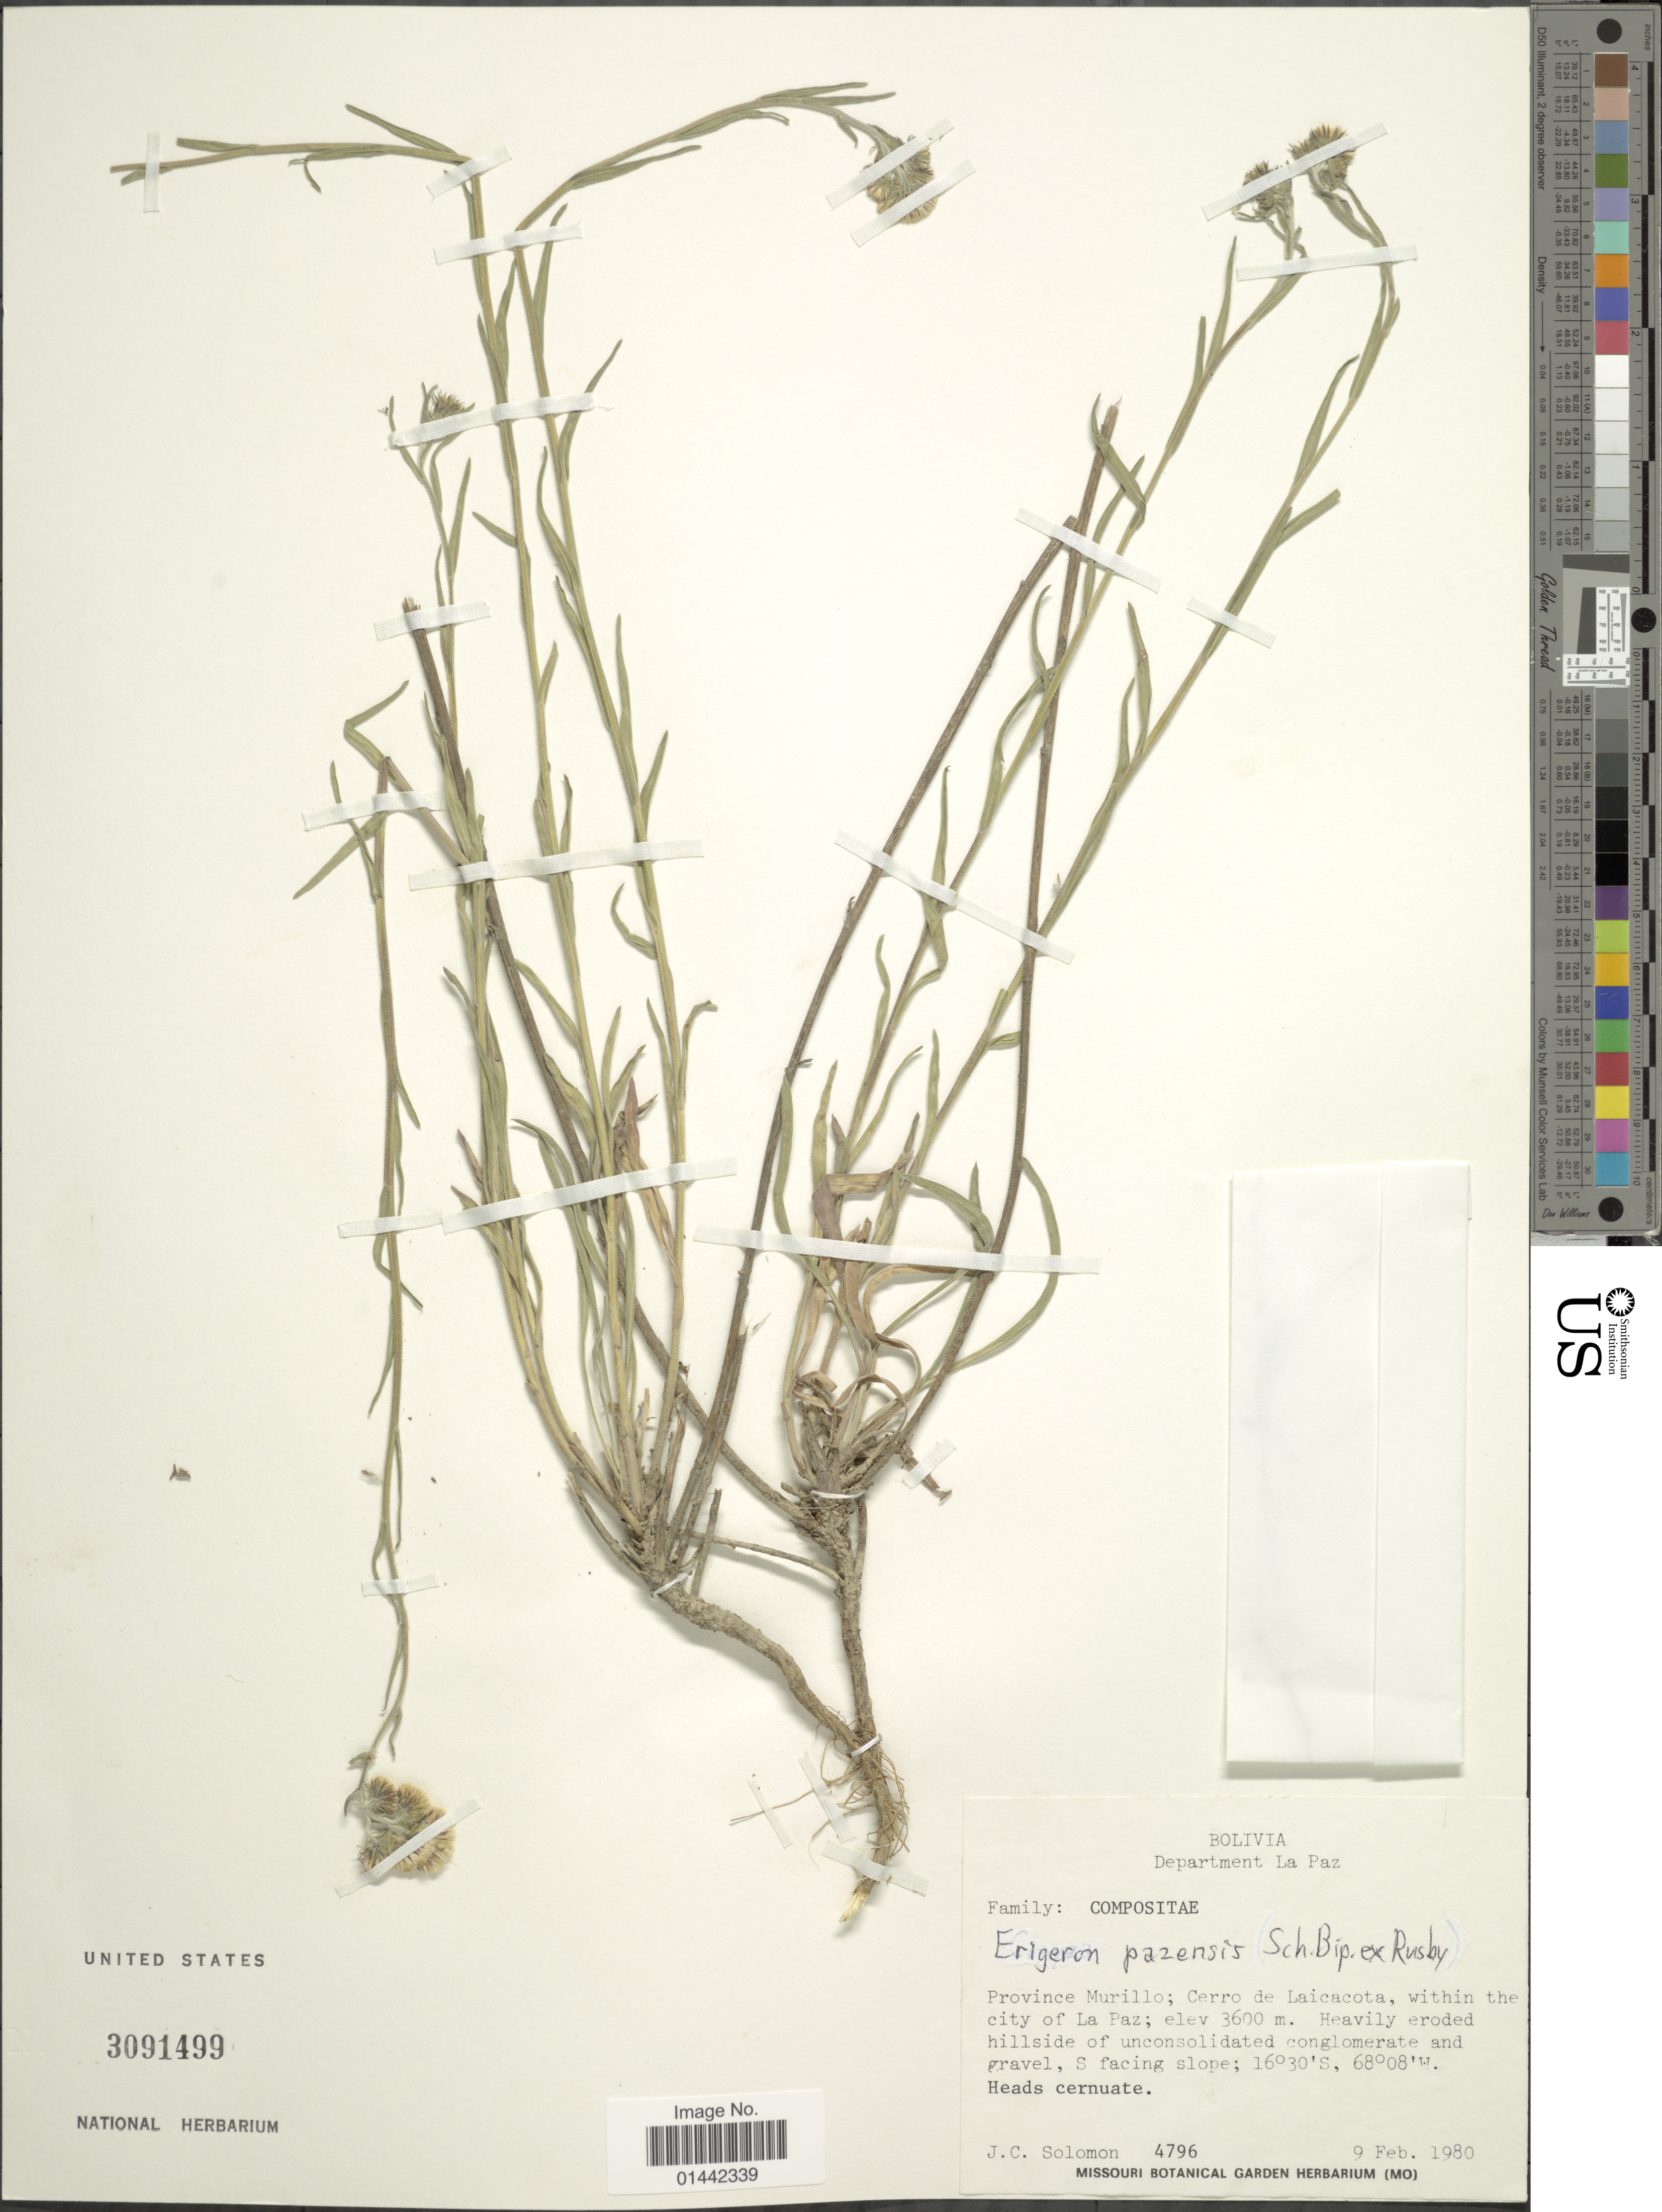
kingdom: Plantae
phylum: Tracheophyta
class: Magnoliopsida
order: Asterales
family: Asteraceae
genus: Erigeron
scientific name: Erigeron pazensis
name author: Sch. Bip. ex Rusby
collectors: J. C. Solomon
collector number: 4796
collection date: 1980-08-09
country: Bolivia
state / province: La Paz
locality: Province of Murillo; Cerro de Laicacota, within the city of La Paz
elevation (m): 3600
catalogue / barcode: US 3091499